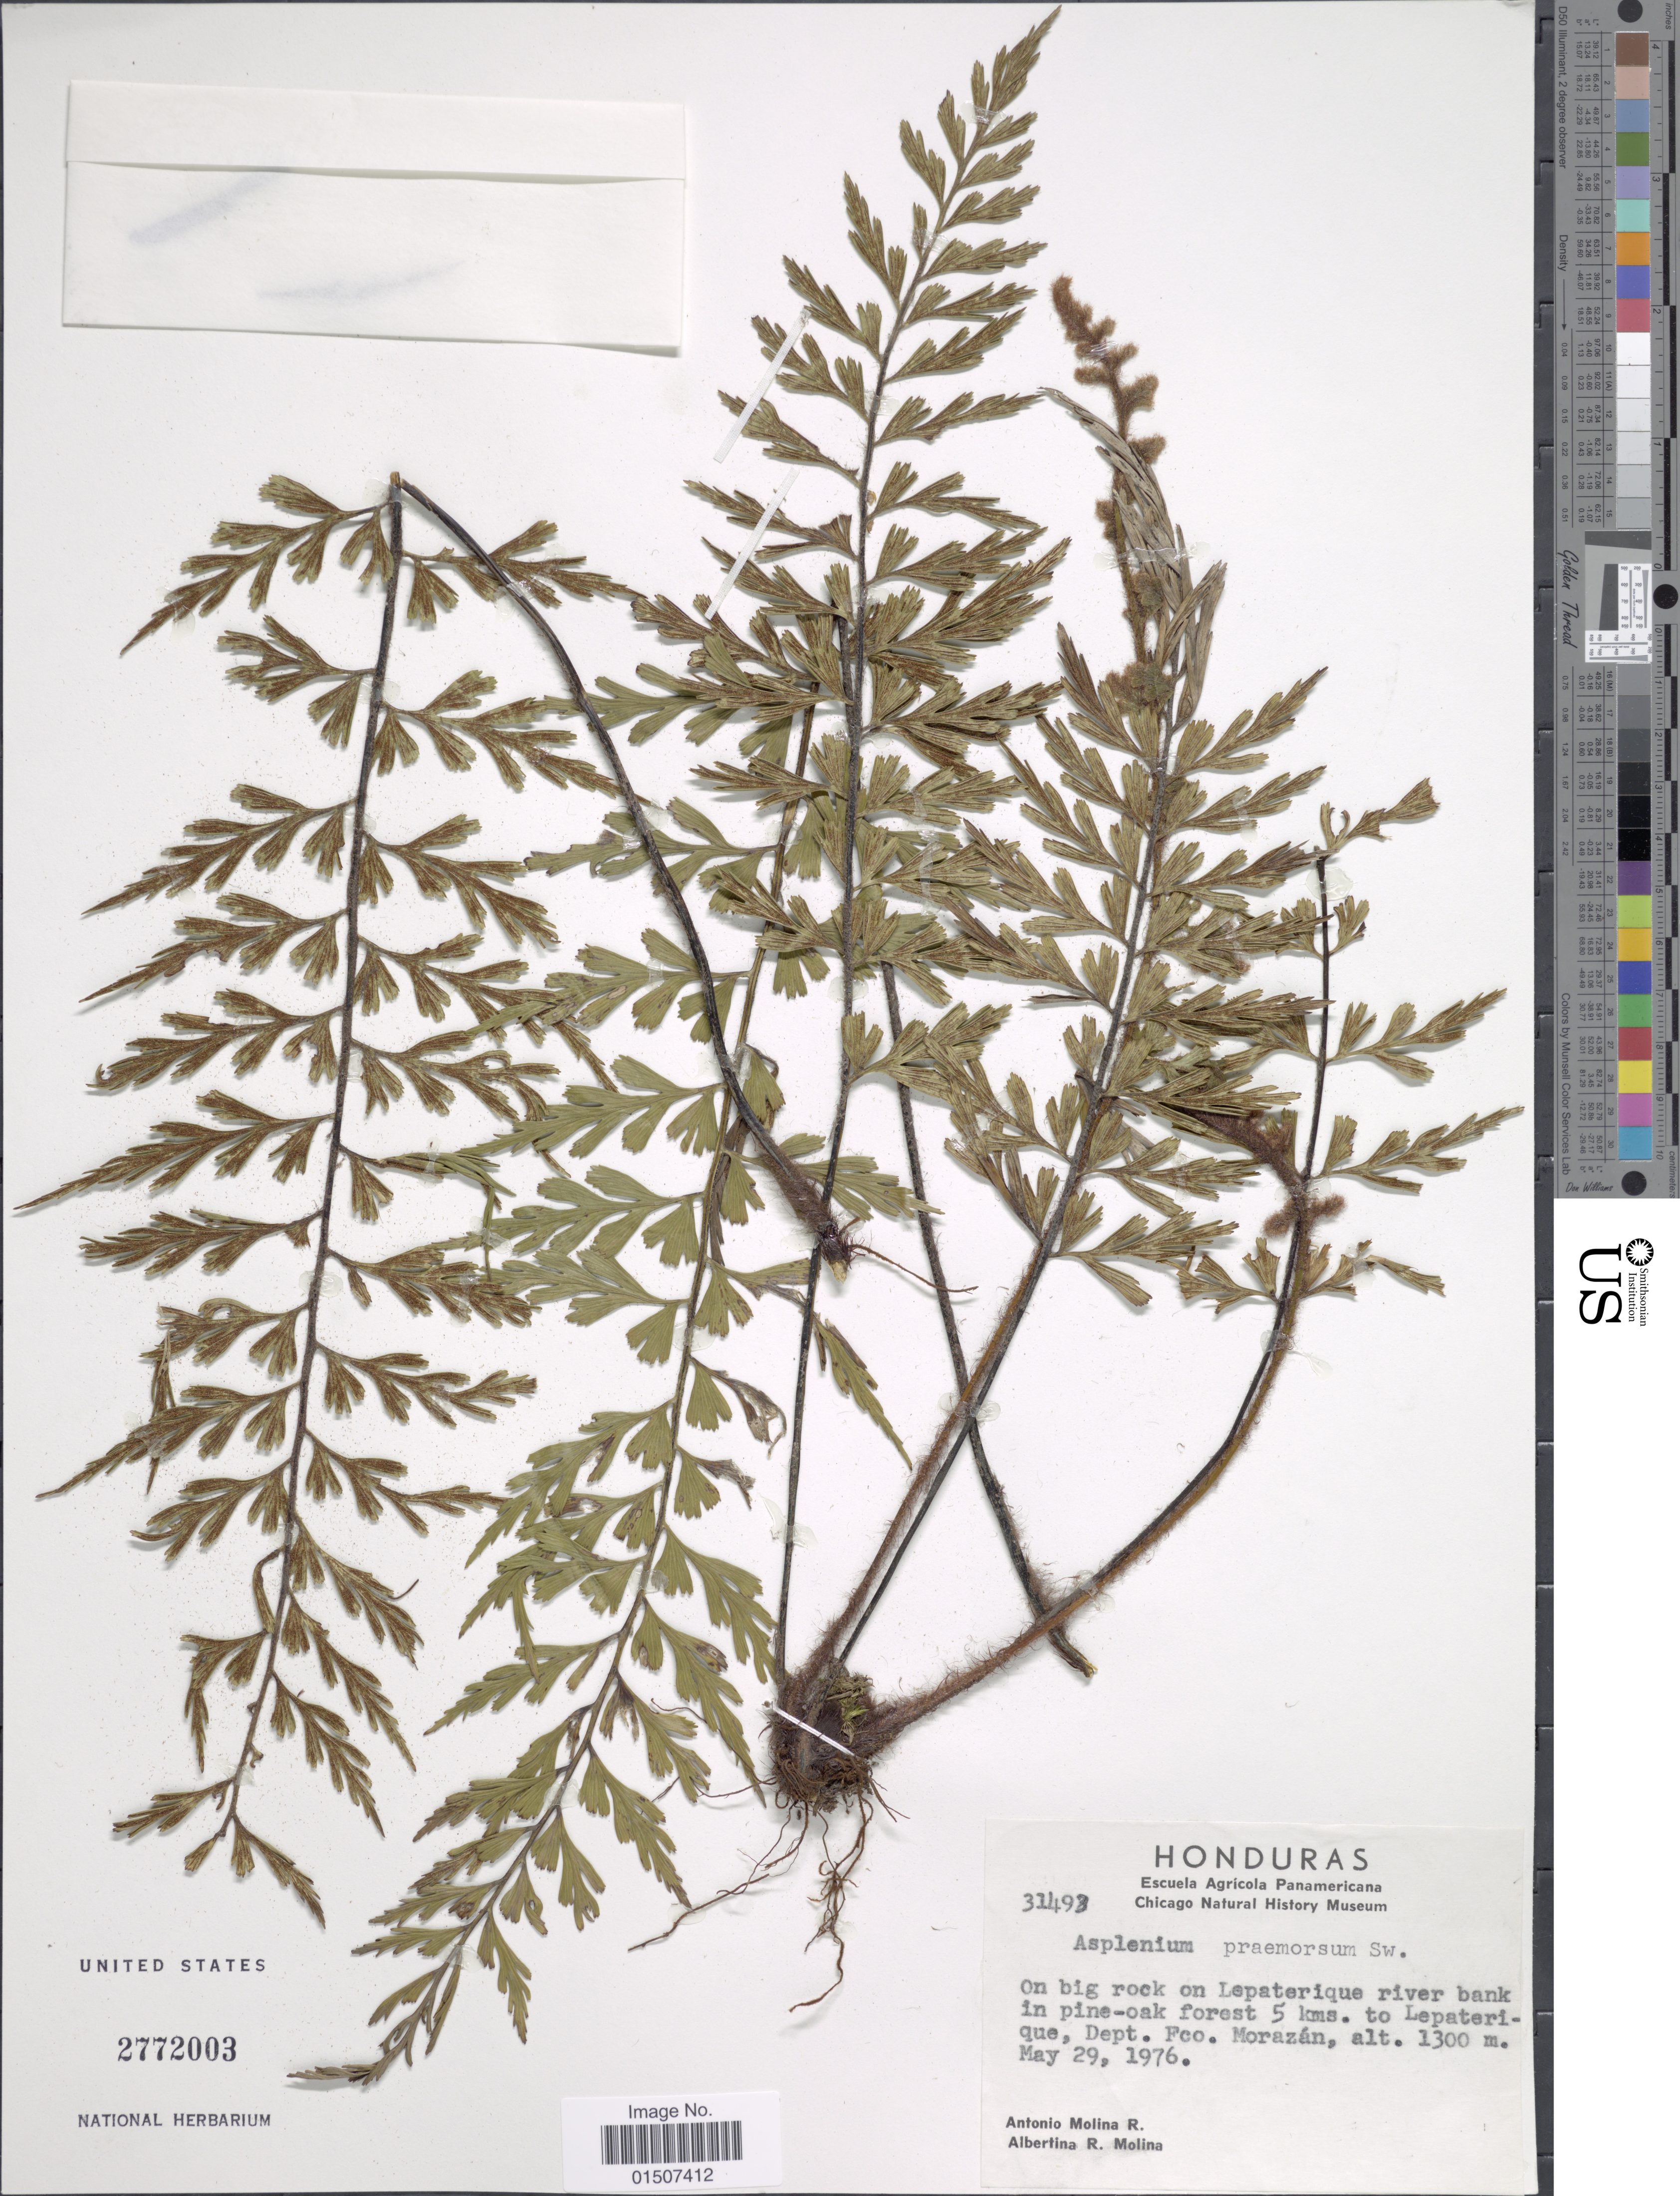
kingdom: Plantae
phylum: Tracheophyta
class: Polypodiopsida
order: Polypodiales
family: Aspleniaceae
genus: Asplenium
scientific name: Asplenium praemorsum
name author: Sw.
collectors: A. Molina R. & A. R. Molina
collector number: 31493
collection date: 1976-05-29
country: Honduras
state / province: Fco. Morazán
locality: On big rock on Lepaterique river bank in pine-oak forest 5 kms to Lepaterique, Dept. Fco Morazán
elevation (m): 1300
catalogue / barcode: US 2772003